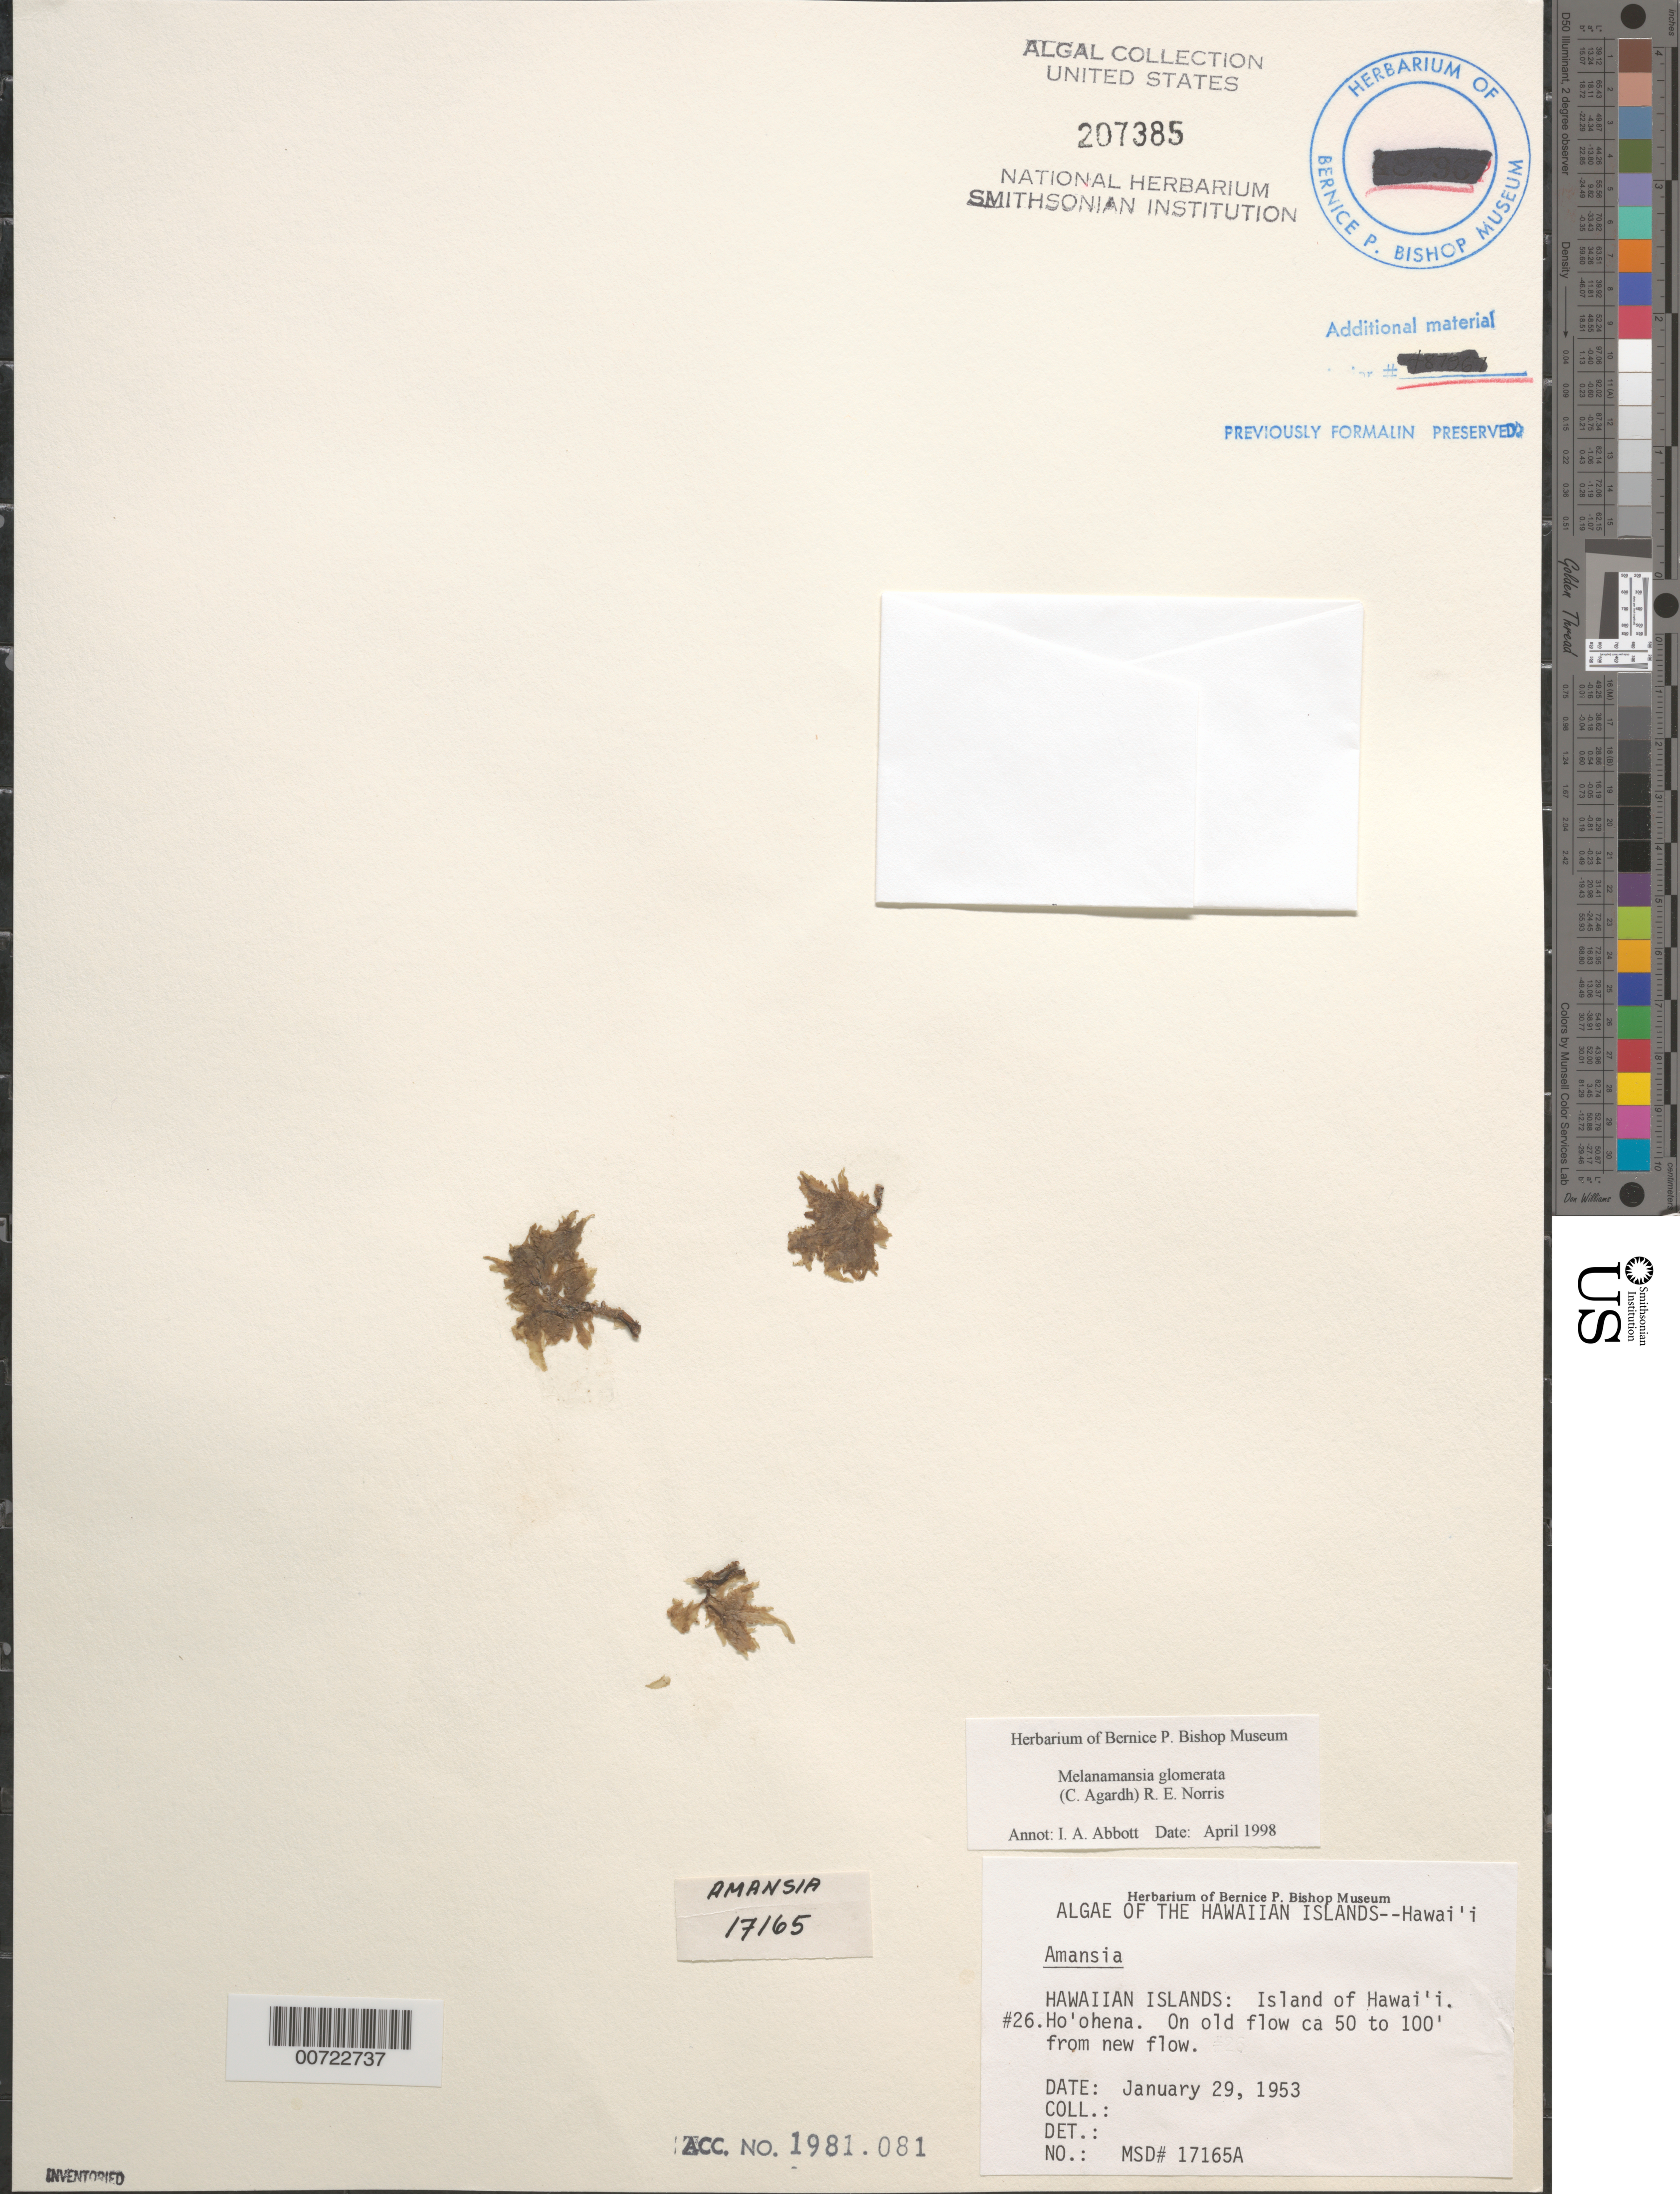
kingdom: Plantae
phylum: Rhodophyta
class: Florideophyceae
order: Ceramiales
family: Rhodomelaceae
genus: Amansia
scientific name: Amansia glomerata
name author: C. Agardh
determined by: Algae name updating Project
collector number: MSD 17165A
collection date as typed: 29 Jan 1953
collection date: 1953-01-29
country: United States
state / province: Hawaii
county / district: Hawaii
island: Hawaii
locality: Ho'ohena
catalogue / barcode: US 207385